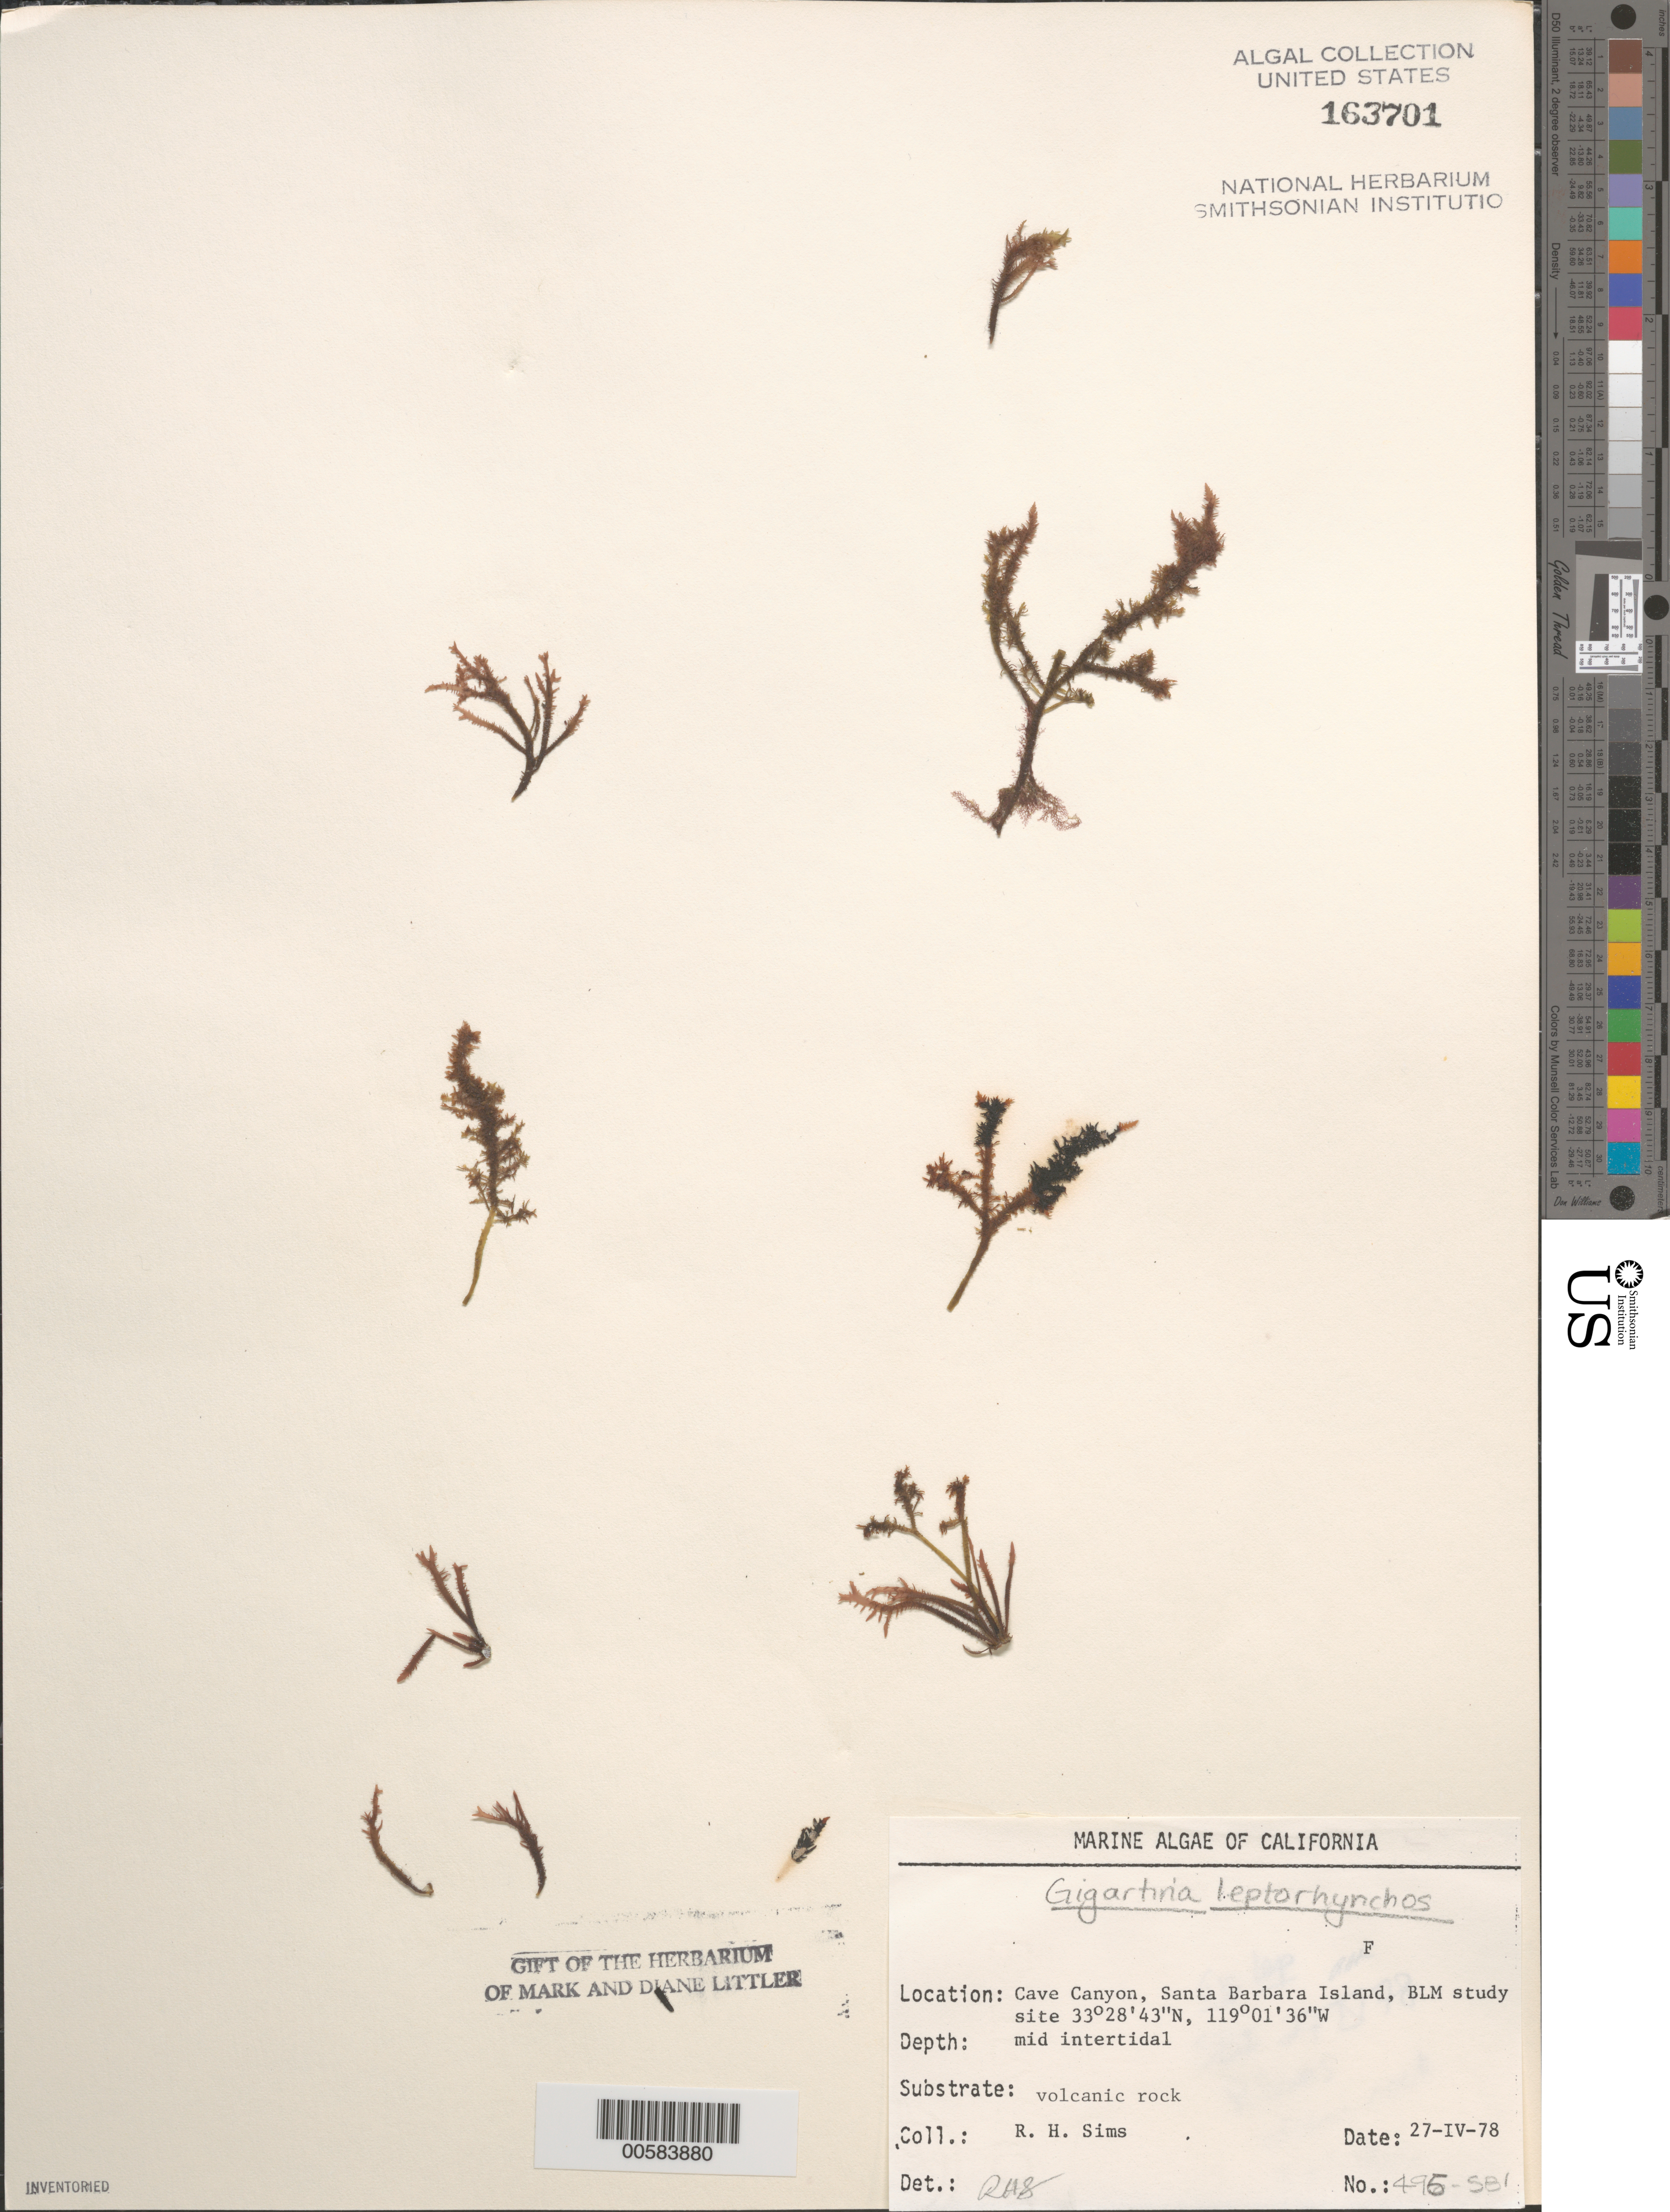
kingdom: Plantae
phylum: Rhodophyta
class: Florideophyceae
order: Gigartinales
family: Gigartinaceae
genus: Mazzaella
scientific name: Mazzaella leptorhynchos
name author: (J. Agardh) Leister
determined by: Algae name updating Project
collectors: R. H. Sims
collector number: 495-SBI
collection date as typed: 27 Apr 1978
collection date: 1978-04-27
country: United States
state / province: California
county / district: Santa Barbara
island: Santa Barbara Island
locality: Cave Canyon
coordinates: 33 28' 43" N, 119 01' 36" W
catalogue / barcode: US 163701